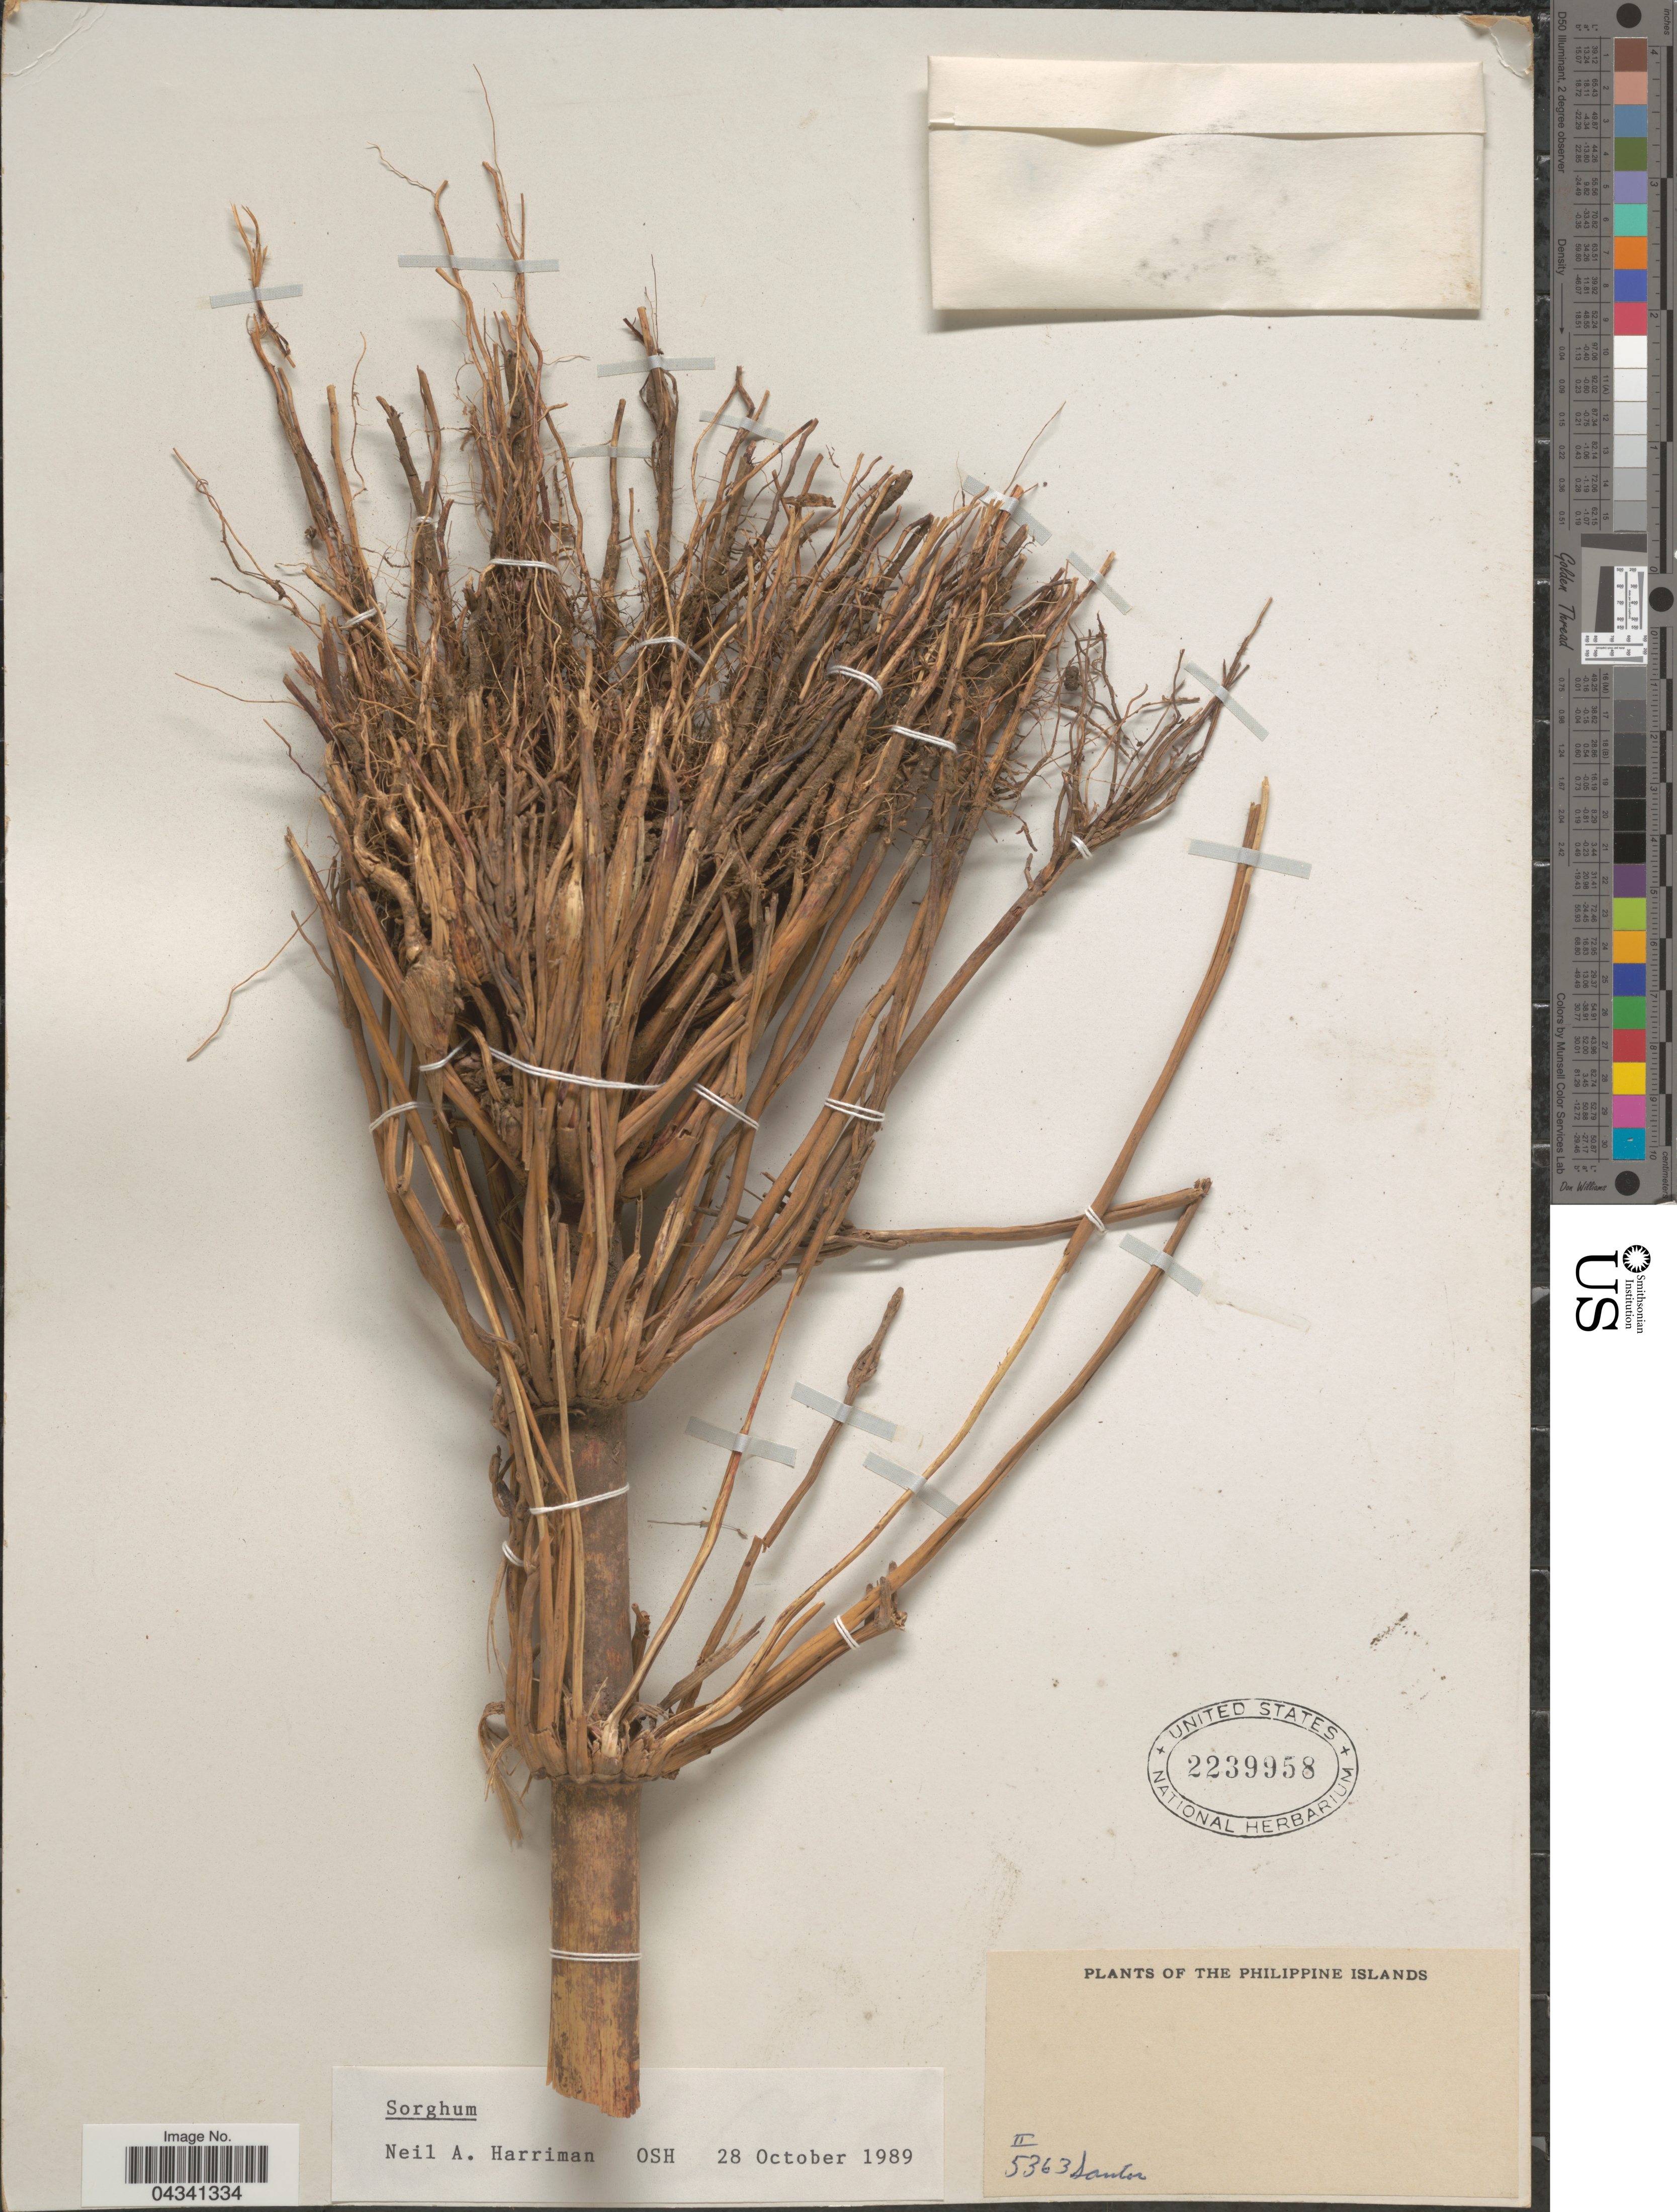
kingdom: Plantae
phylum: Tracheophyta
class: Liliopsida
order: Poales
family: Poaceae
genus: Sorghum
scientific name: Sorghum sp.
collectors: -- Santos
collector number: II5363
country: Philippines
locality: The Philippine Islands.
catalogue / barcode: US 2239958